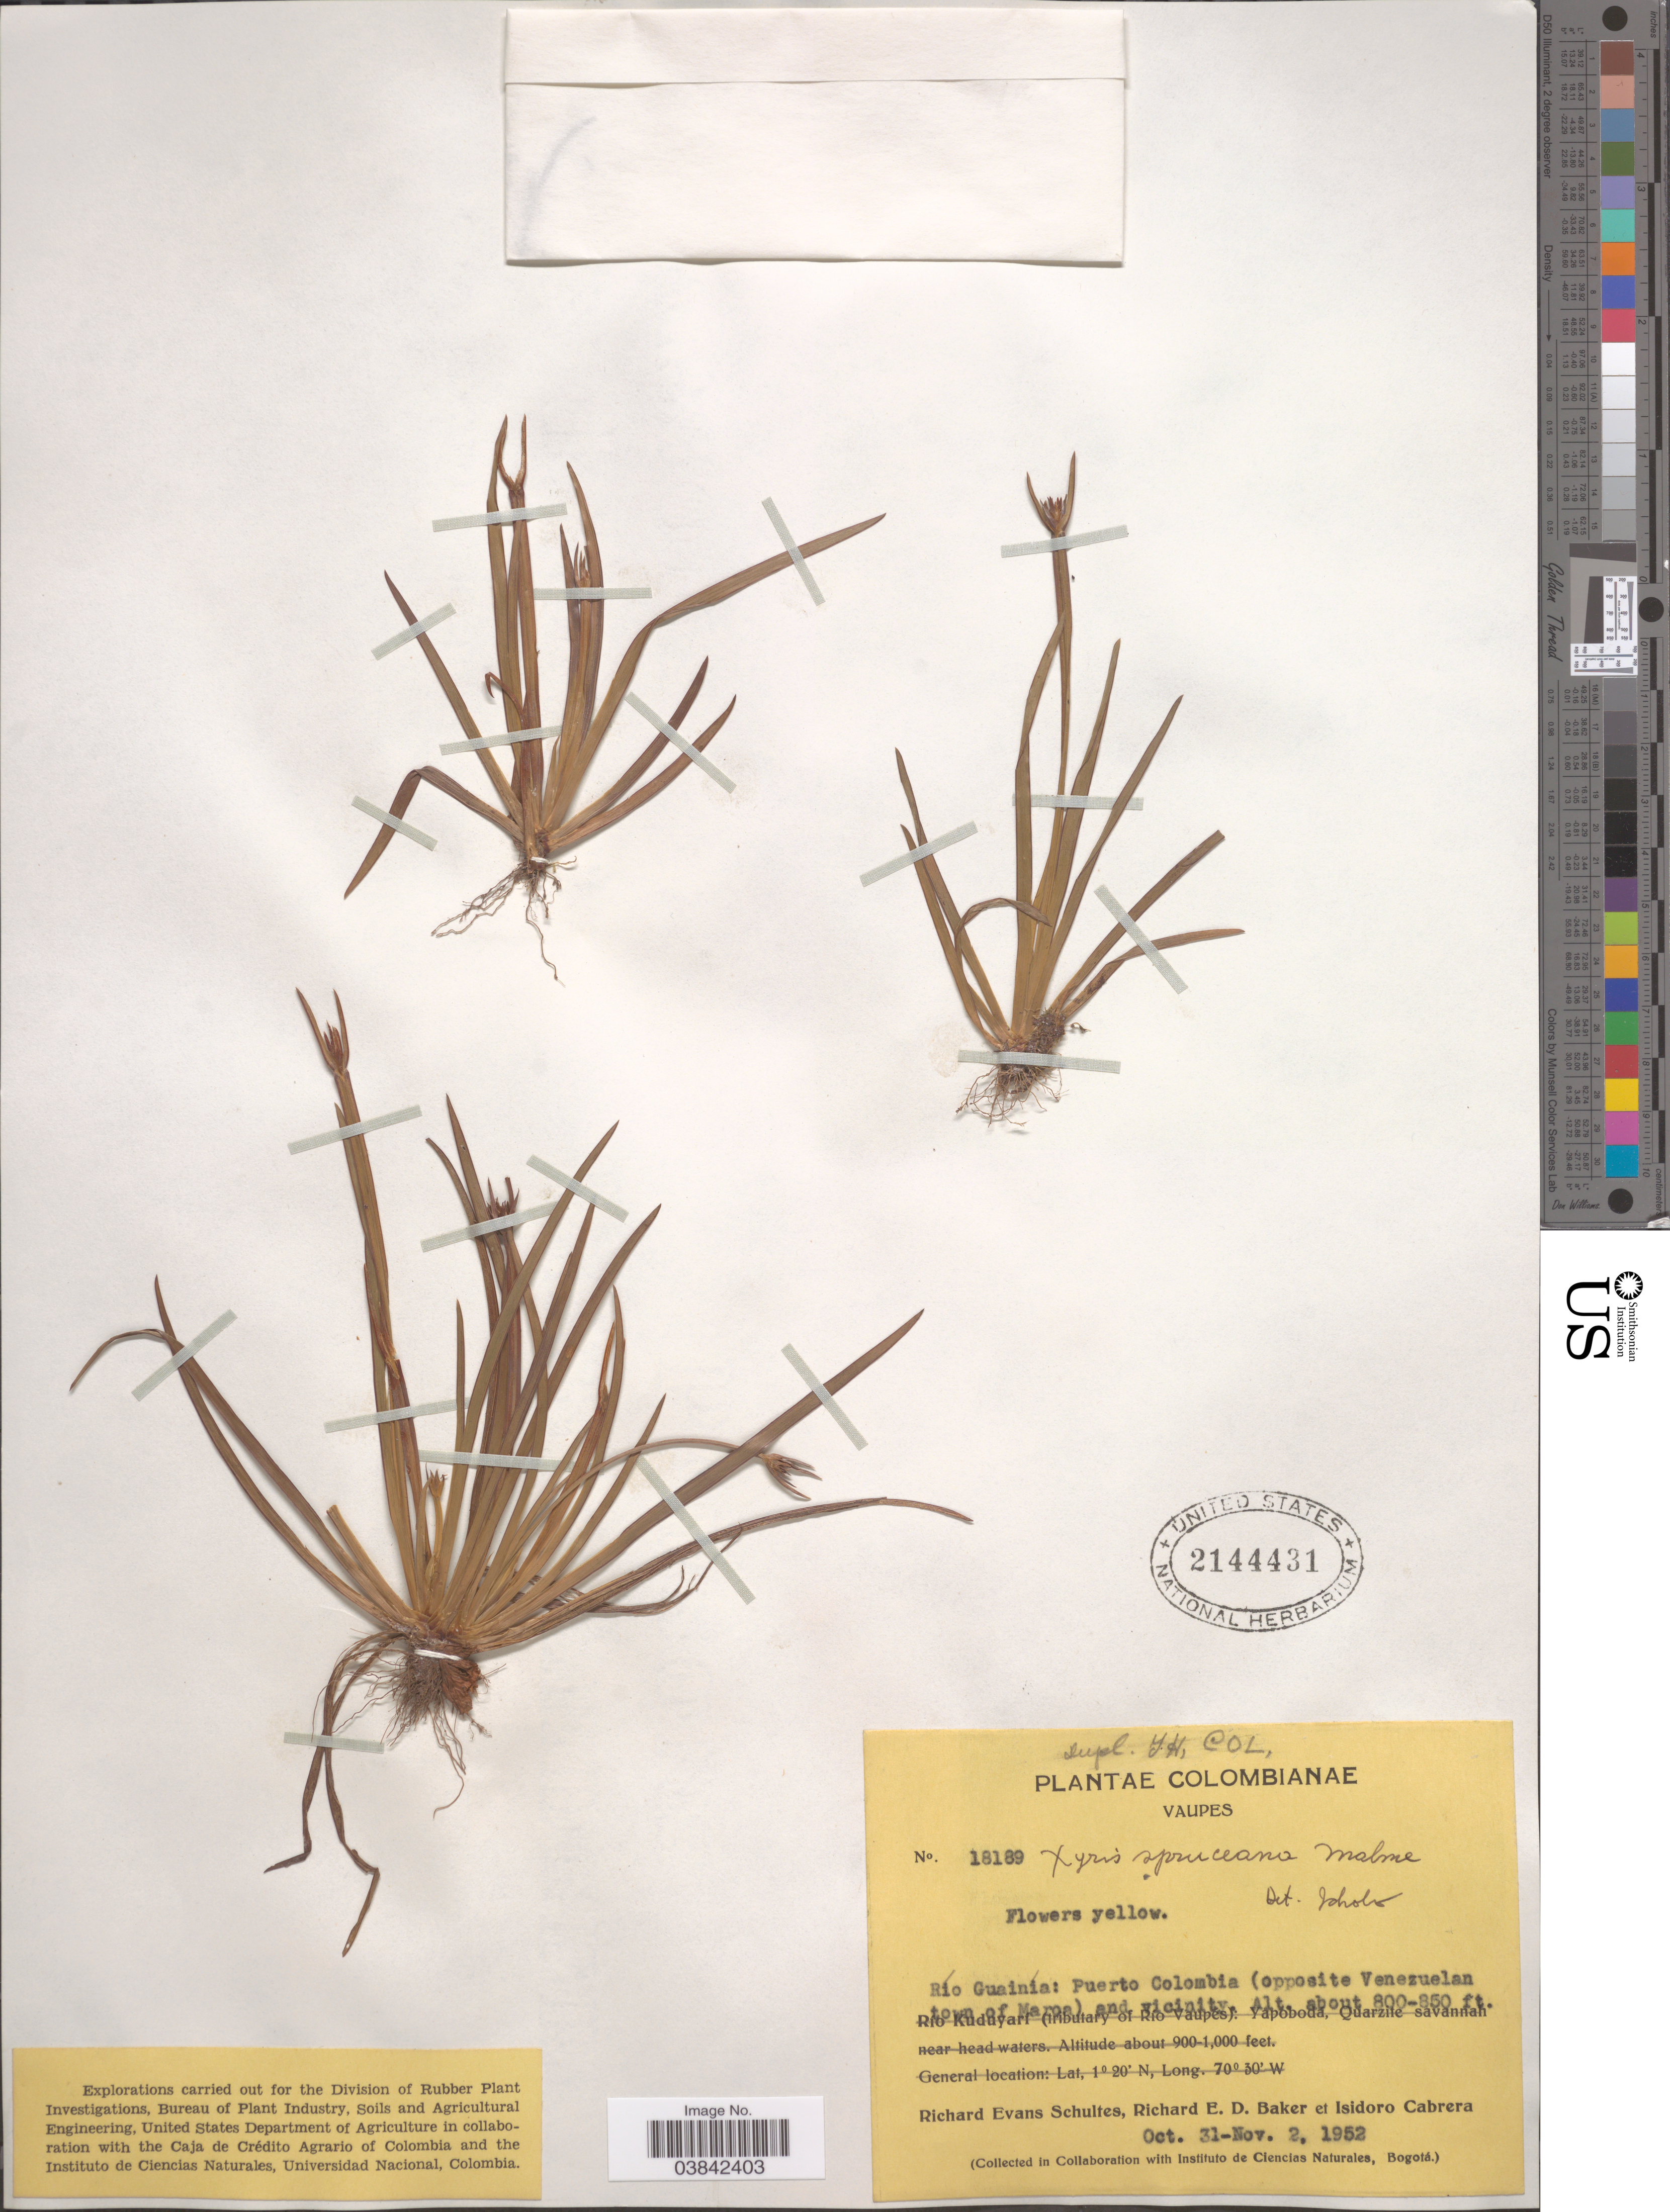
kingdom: Plantae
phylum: Tracheophyta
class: Liliopsida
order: Poales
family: Xyridaceae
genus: Xyris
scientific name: Xyris spruceana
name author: Malme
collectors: R. E. Schultes, R. E. D. Baker & I. Cabrera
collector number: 18189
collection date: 1952-10-31/1952-11-02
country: Colombia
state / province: Vaupés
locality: Río Guainía: Puerto Colombia (opposite Venezuelan town of Maroa) and vicinity.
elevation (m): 244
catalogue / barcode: US 2144431